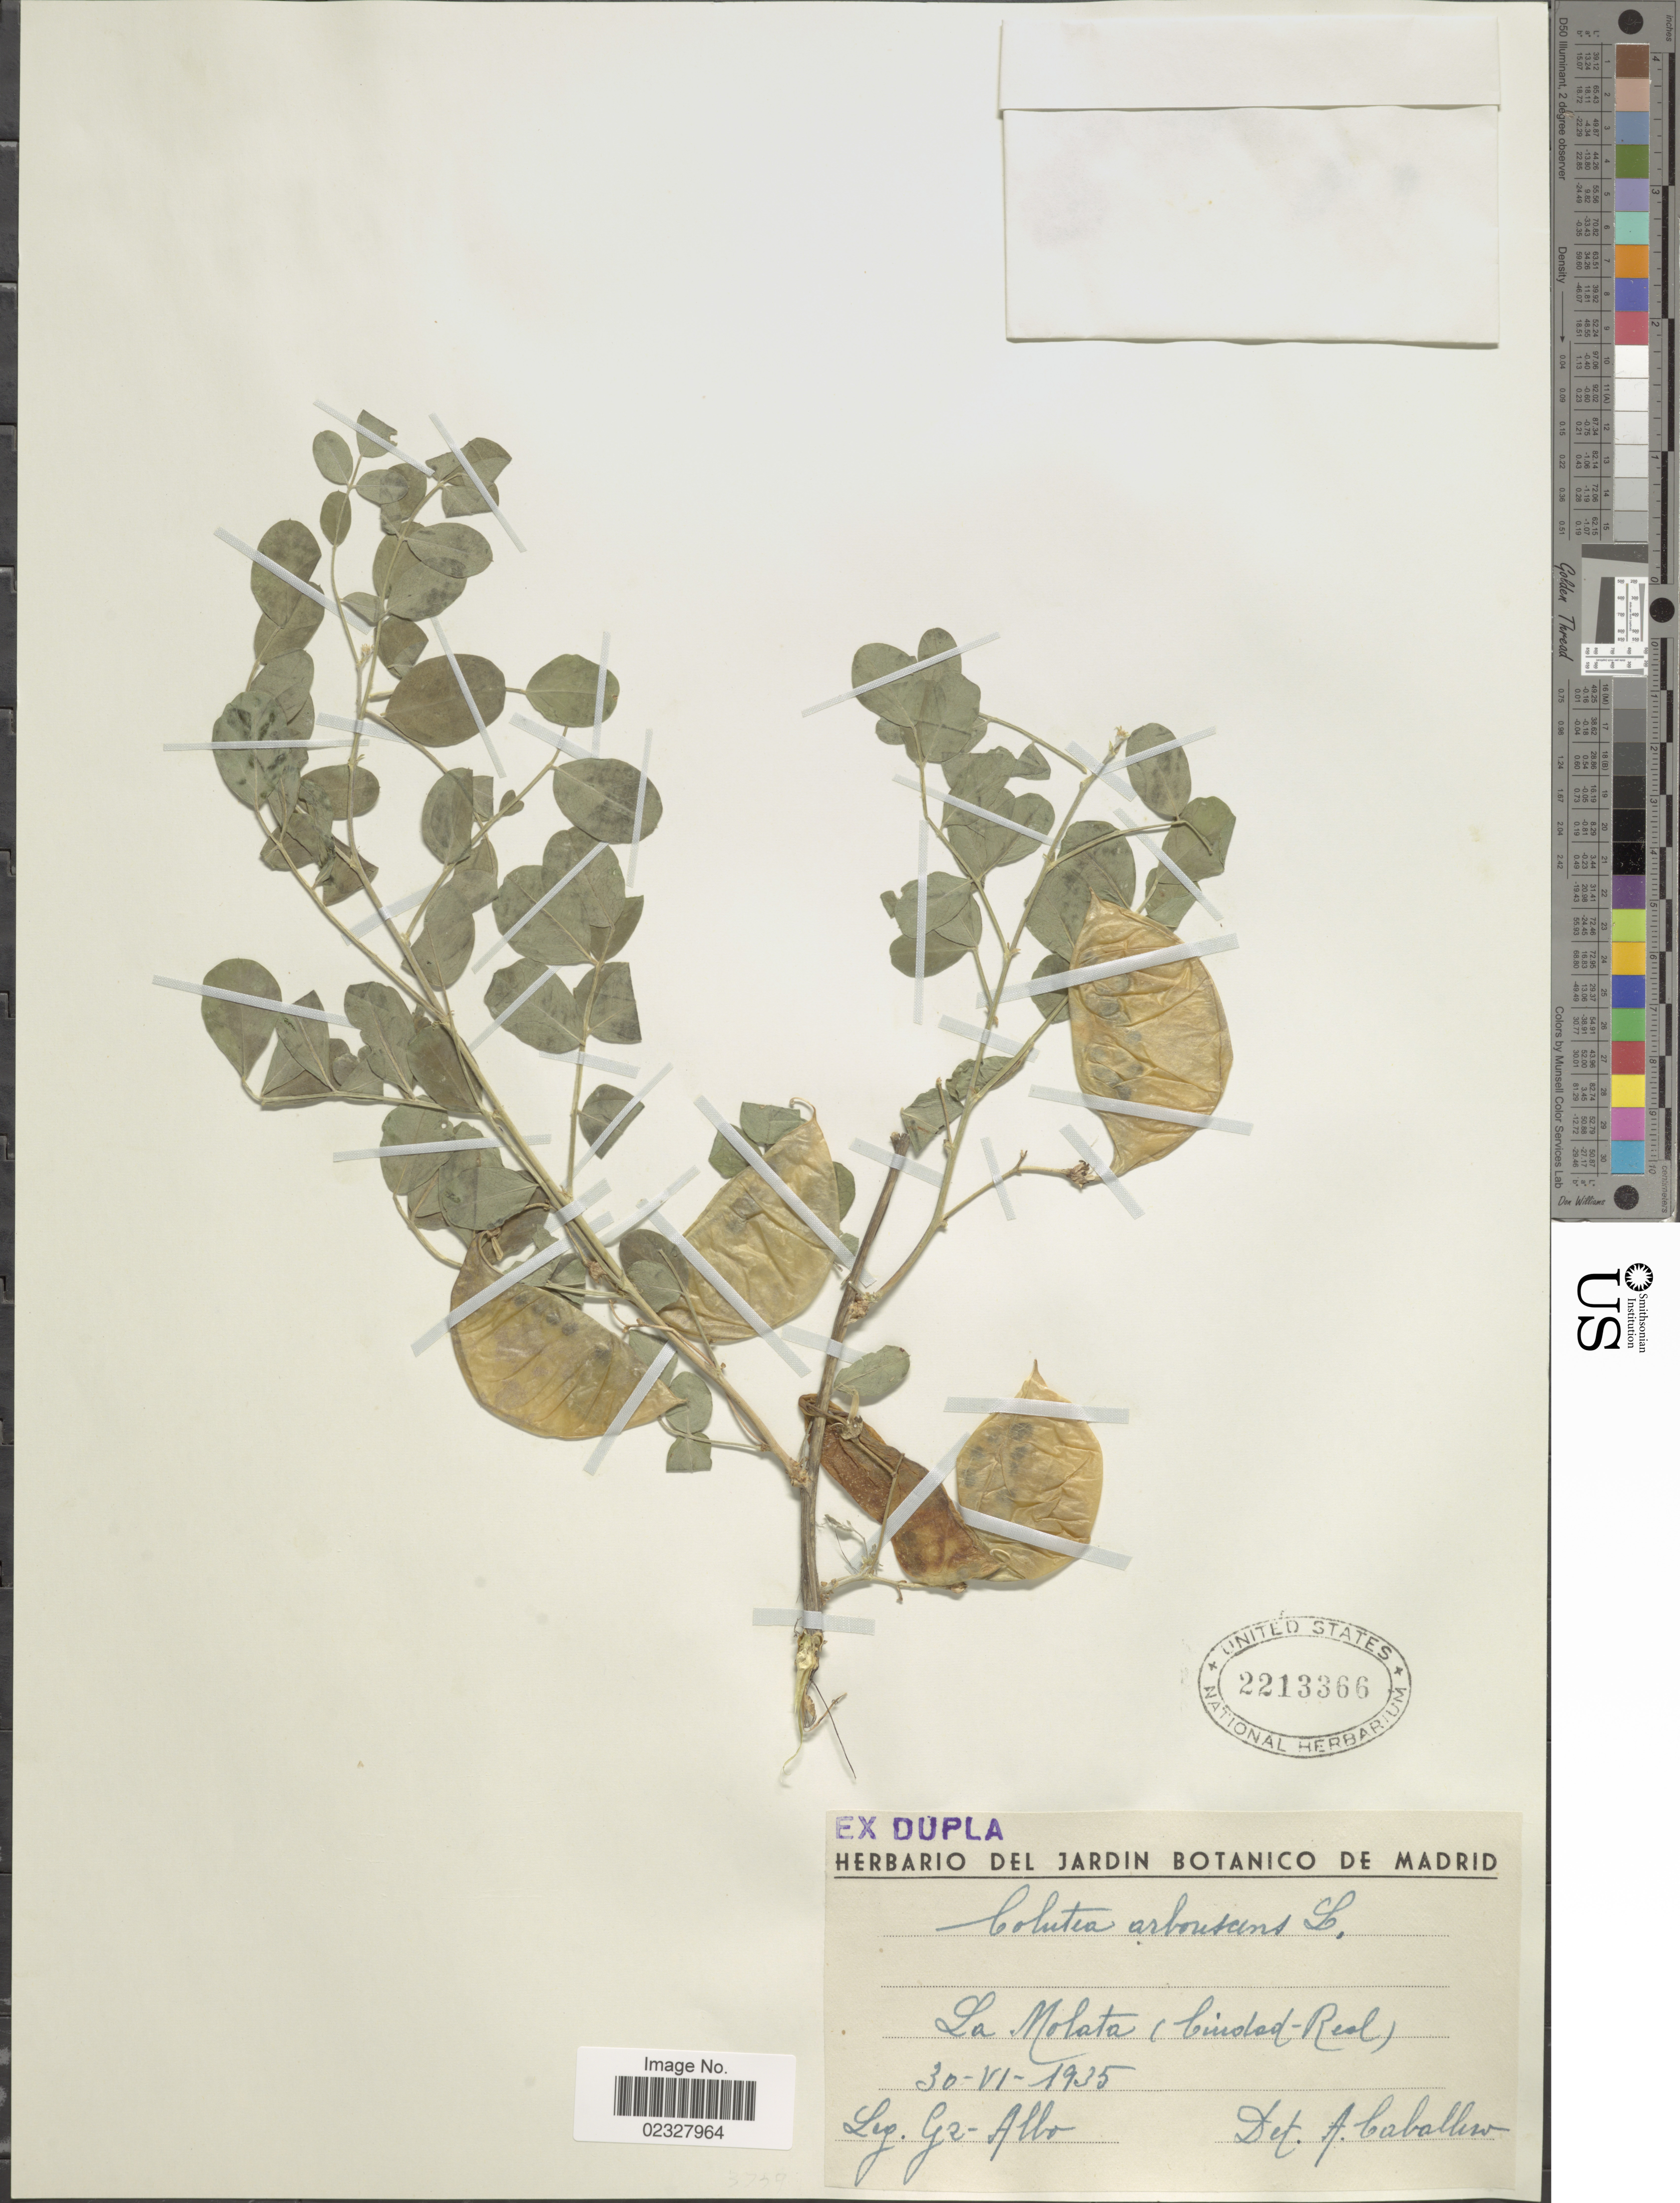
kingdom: Plantae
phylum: Tracheophyta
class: Magnoliopsida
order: Fabales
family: Fabaceae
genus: Colutea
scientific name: Colutea arborescens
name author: L.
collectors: -. Albo G.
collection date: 1935-06-30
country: Spain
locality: La Molata (Ciudad Real)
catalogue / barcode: US 2213366